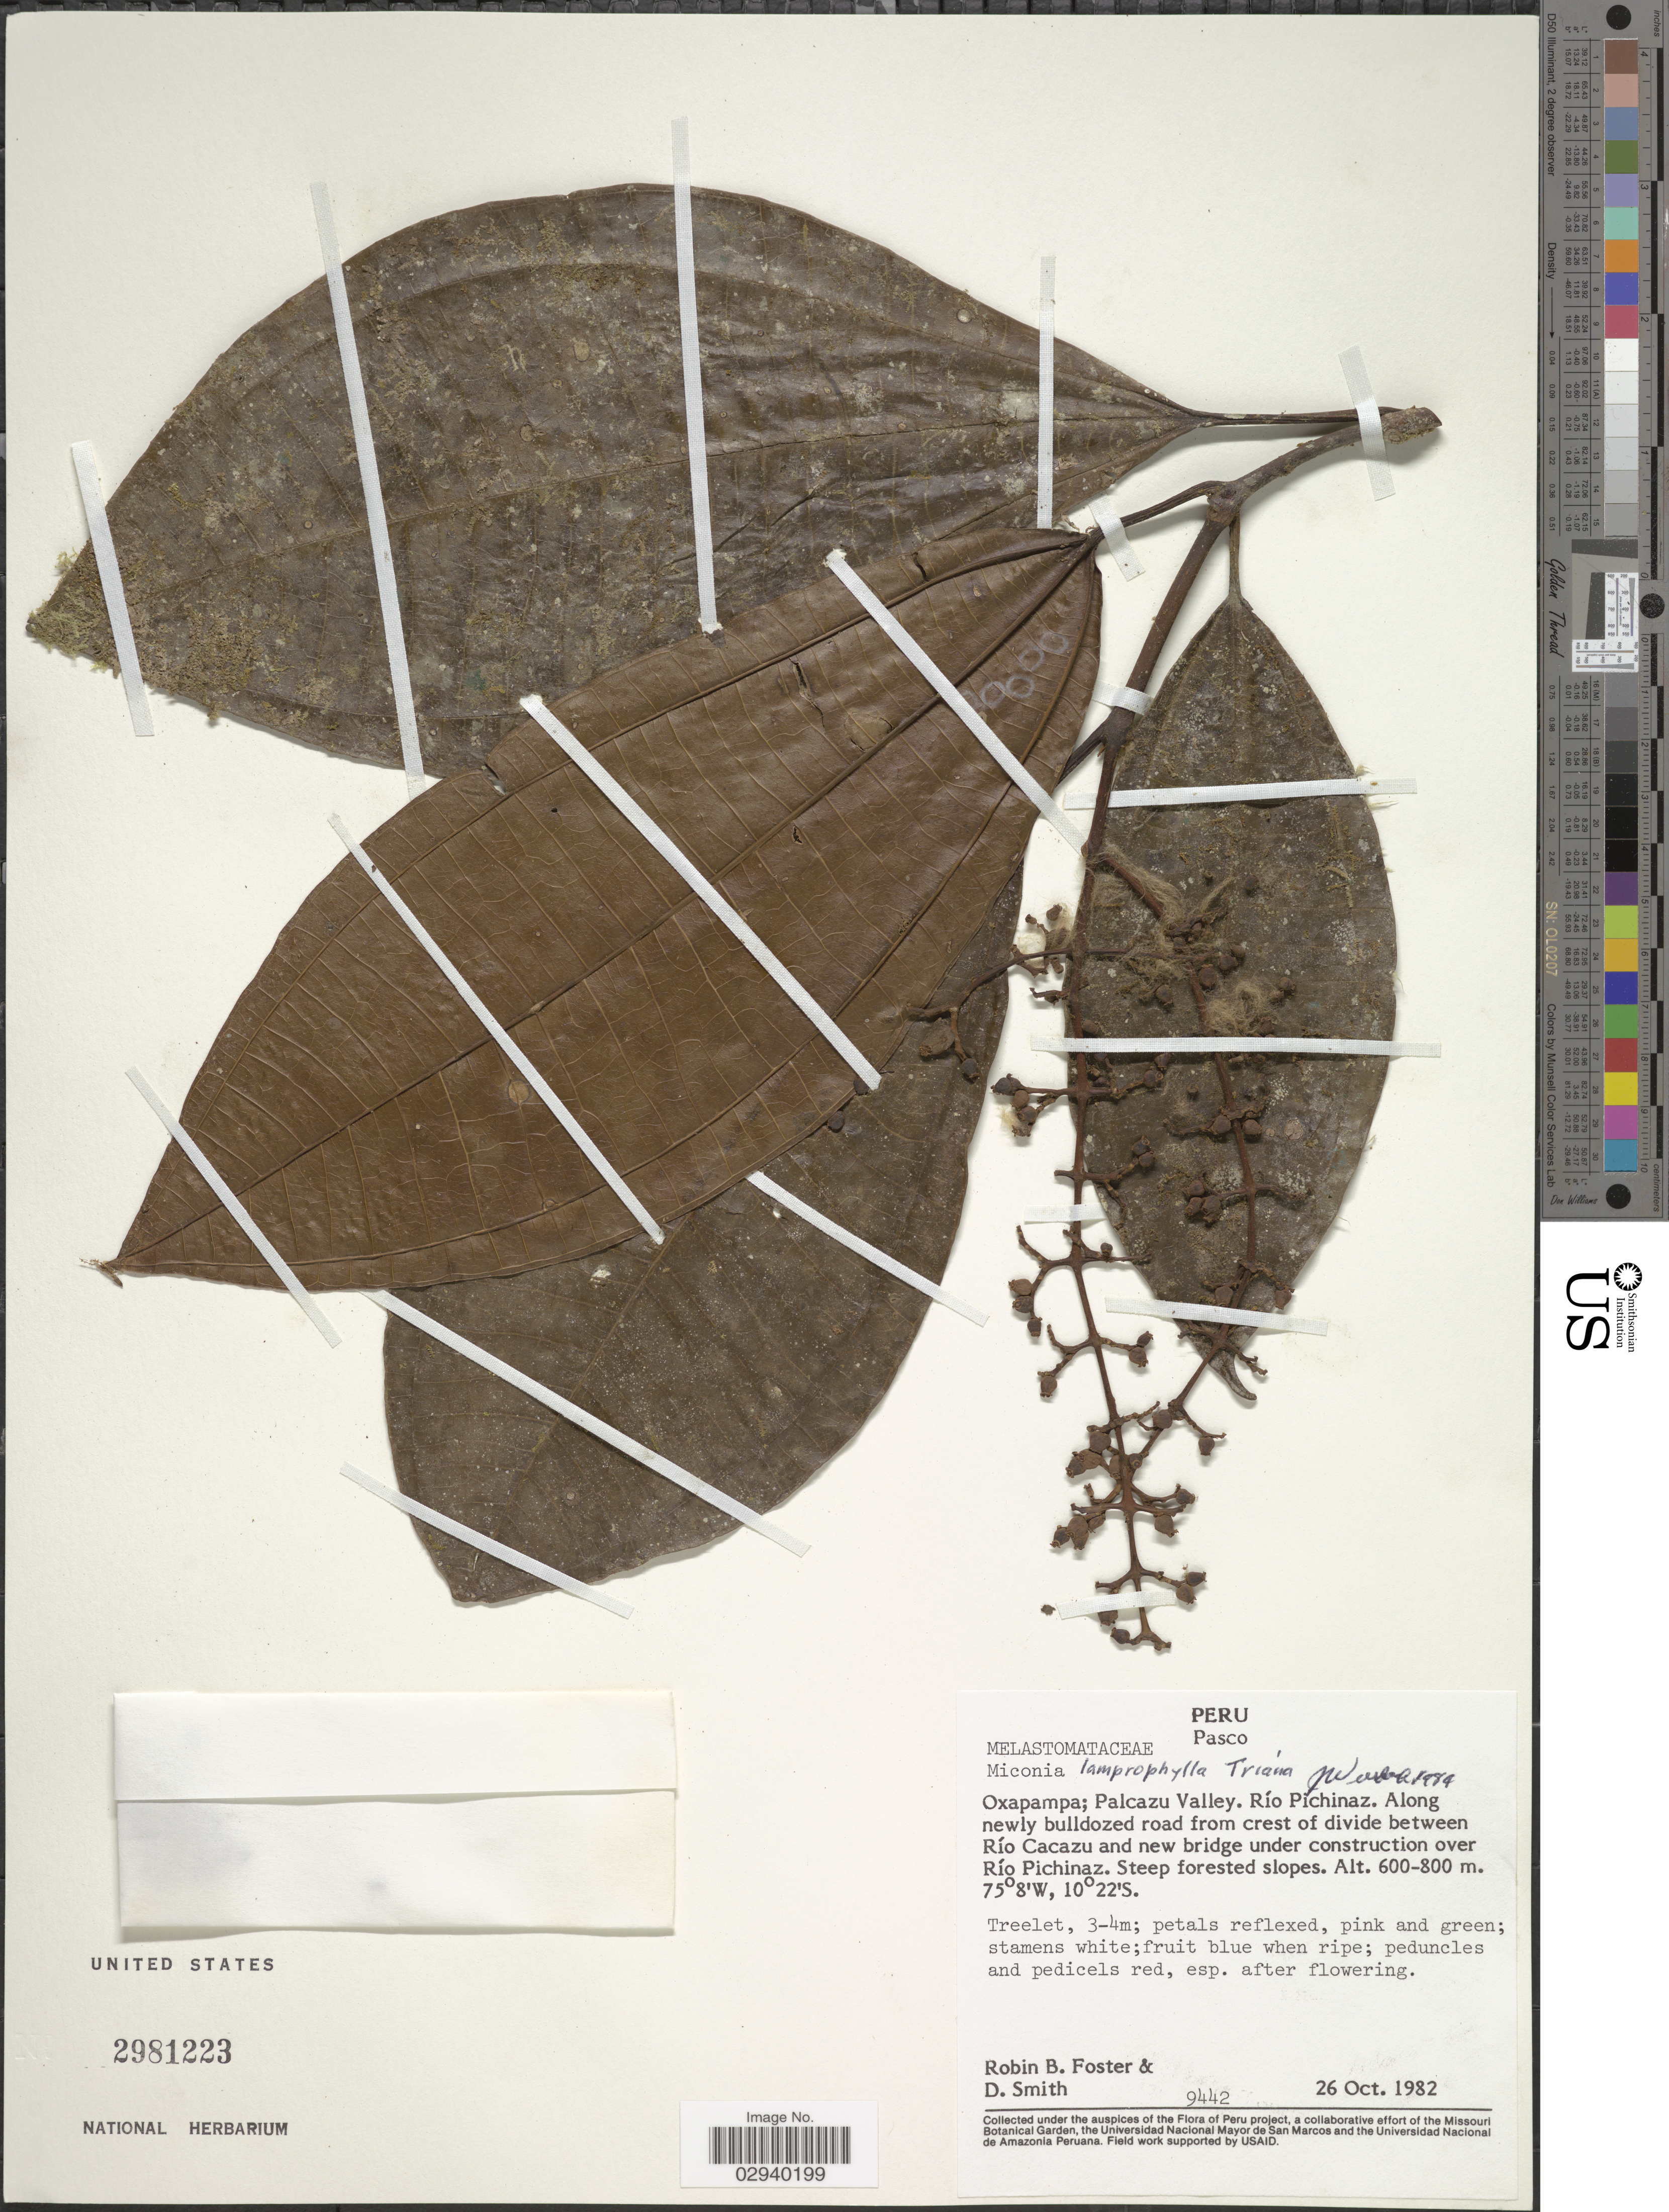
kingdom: Plantae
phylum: Tracheophyta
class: Magnoliopsida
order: Myrtales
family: Melastomataceae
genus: Miconia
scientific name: Miconia lamprophylla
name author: Triana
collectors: R. B. Foster & D. Smith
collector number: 9442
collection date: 1982-10-26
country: Peru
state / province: Pasco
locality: Oxapampa; Palcazu Valley. Río Pichinaz. Along newly bulldozed road from crest of divide between Río Cacazu and new bridge under construction over Río Pichinaz.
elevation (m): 600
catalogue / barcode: US 2981223